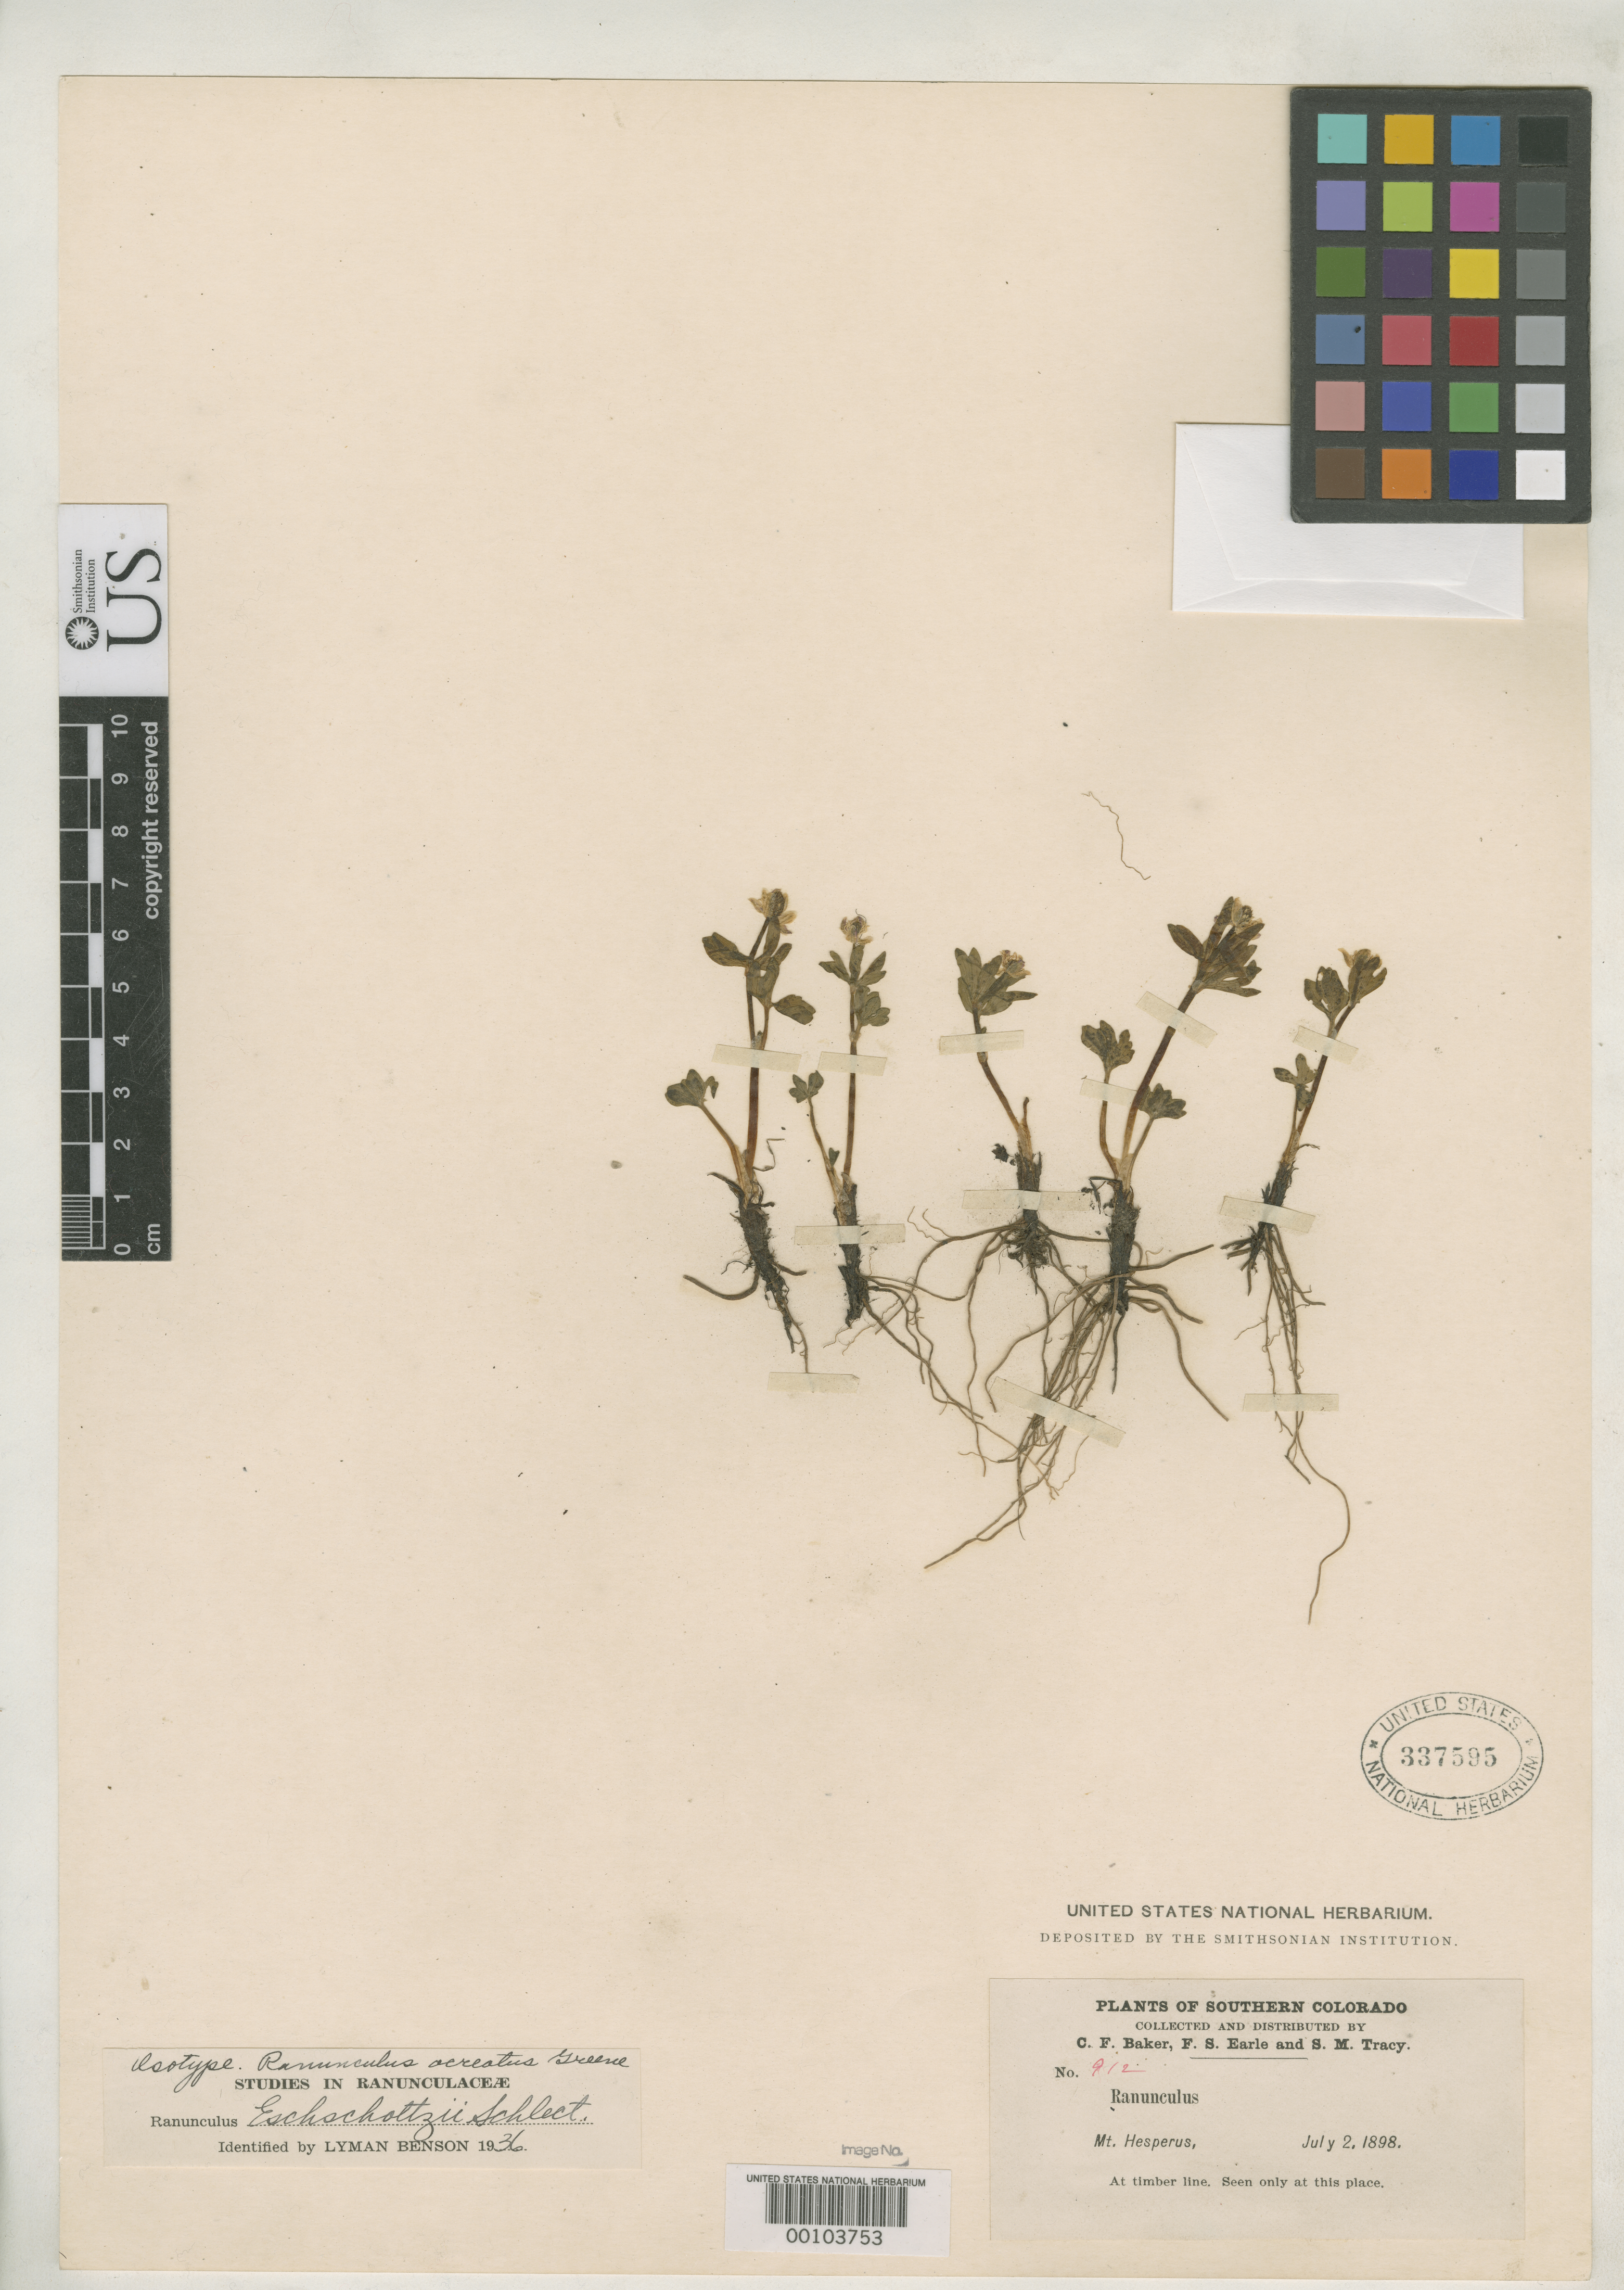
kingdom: Plantae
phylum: Tracheophyta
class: Magnoliopsida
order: Ranunculales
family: Ranunculaceae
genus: Ranunculus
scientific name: Ranunculus ocreatus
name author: Greene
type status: Isotype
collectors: C. F. Baker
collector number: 912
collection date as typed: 02 Jul 1898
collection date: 1898-07-02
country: United States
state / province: Colorado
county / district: Montezuma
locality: Mt. Hesperus.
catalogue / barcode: US 337595